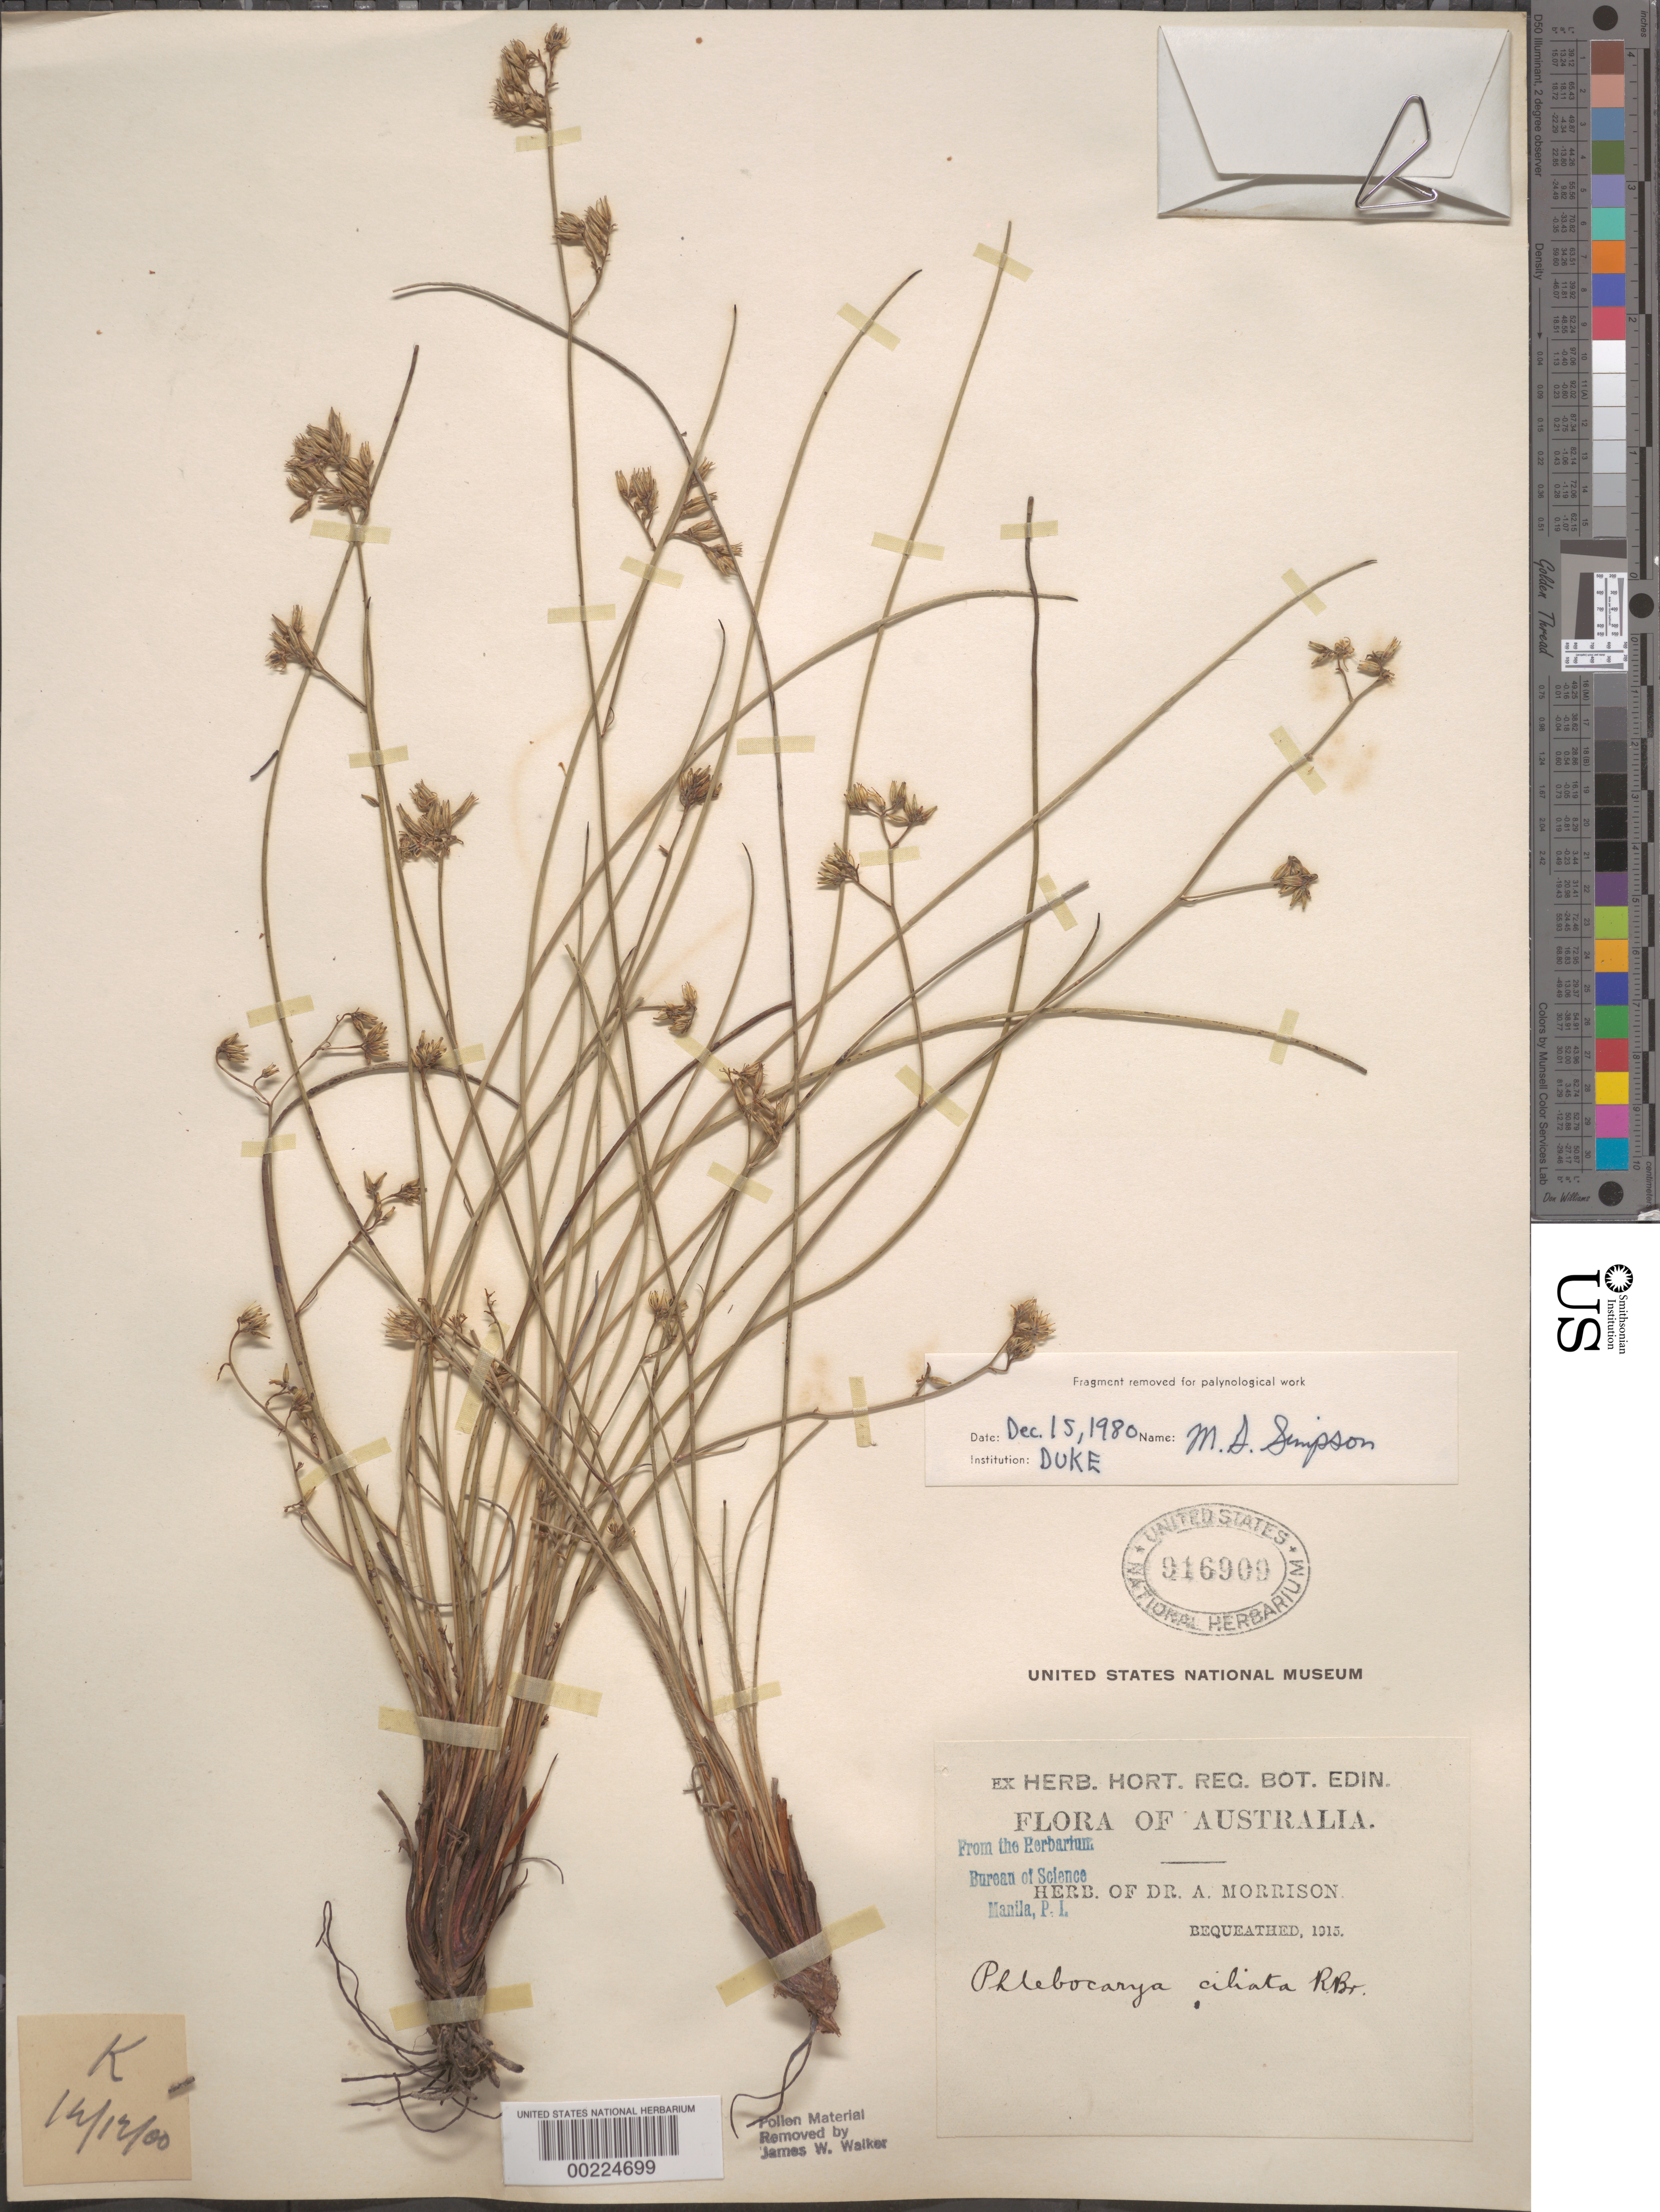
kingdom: Plantae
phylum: Tracheophyta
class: Liliopsida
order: Commelinales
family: Haemodoraceae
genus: Phlebocarya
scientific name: Phlebocarya ciliata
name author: R. Br.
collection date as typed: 12 Dec 1900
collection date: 1900-12-12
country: Australia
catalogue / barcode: US 916900